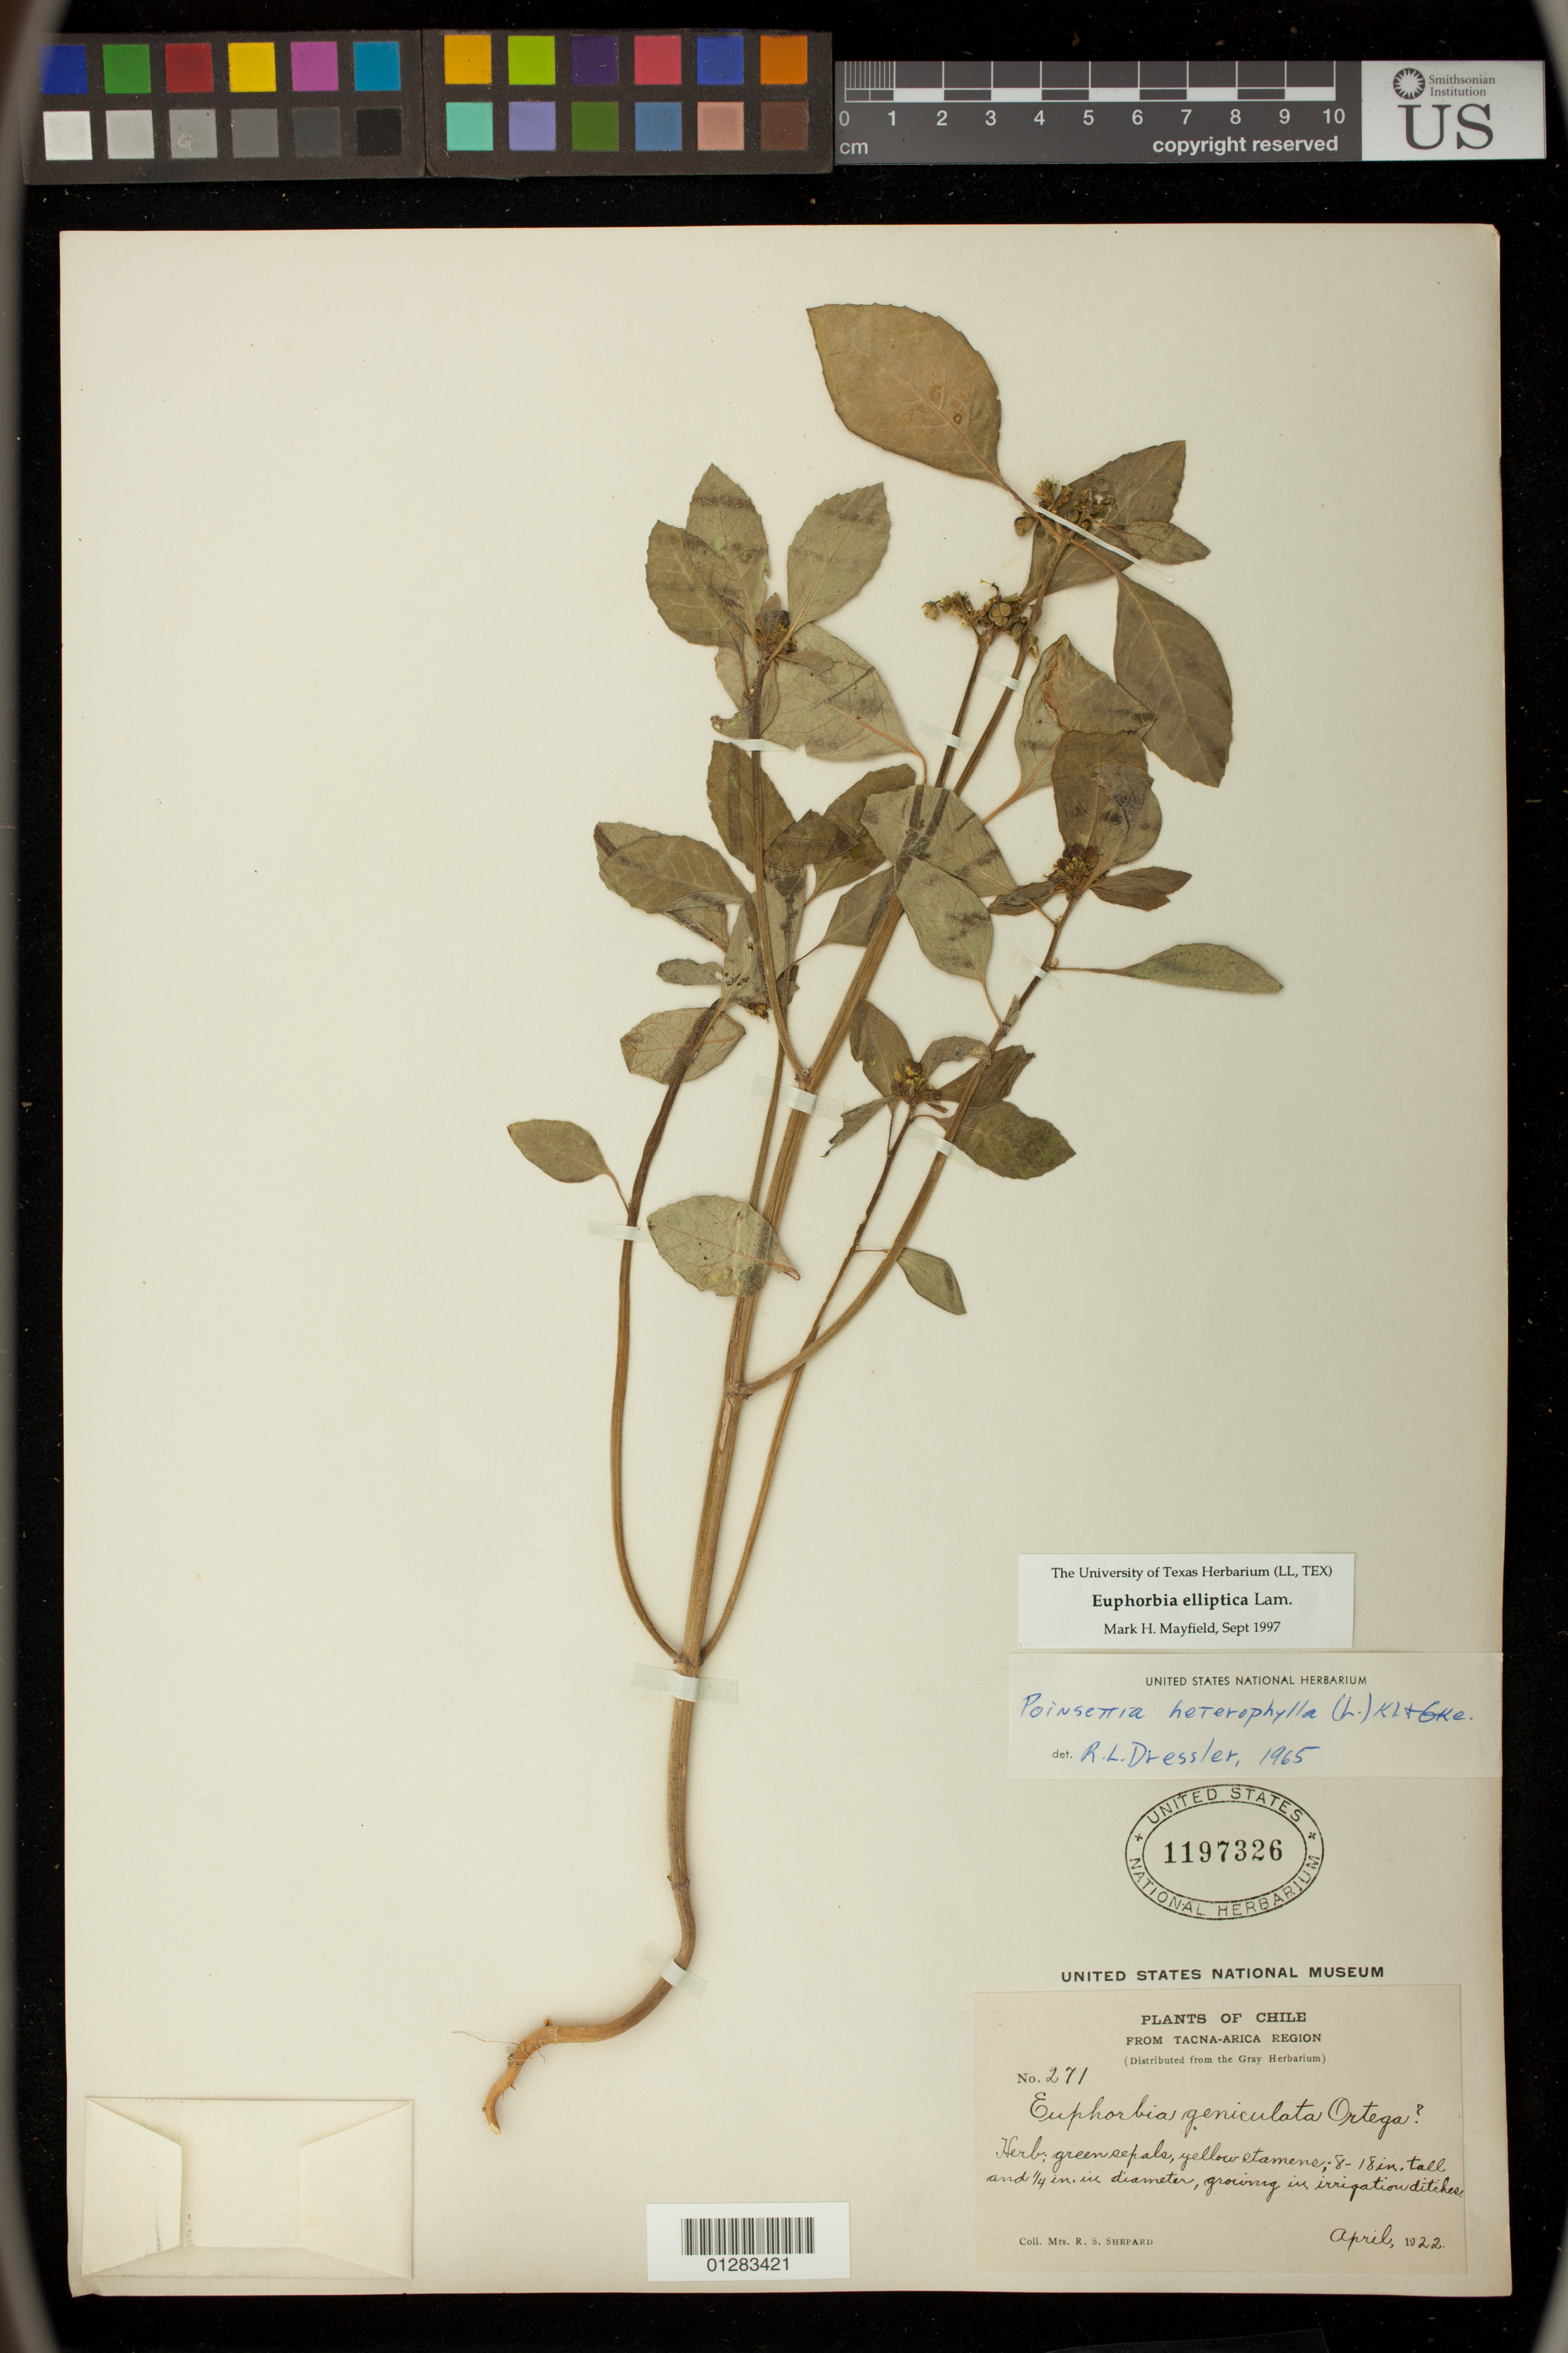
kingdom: Plantae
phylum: Tracheophyta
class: Magnoliopsida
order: Malpighiales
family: Euphorbiaceae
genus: Euphorbia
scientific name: Euphorbia elliptica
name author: Lam.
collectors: R. Shepard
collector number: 271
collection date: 1922-04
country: Chile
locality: Tacna-Arica Region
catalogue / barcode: US 1197326